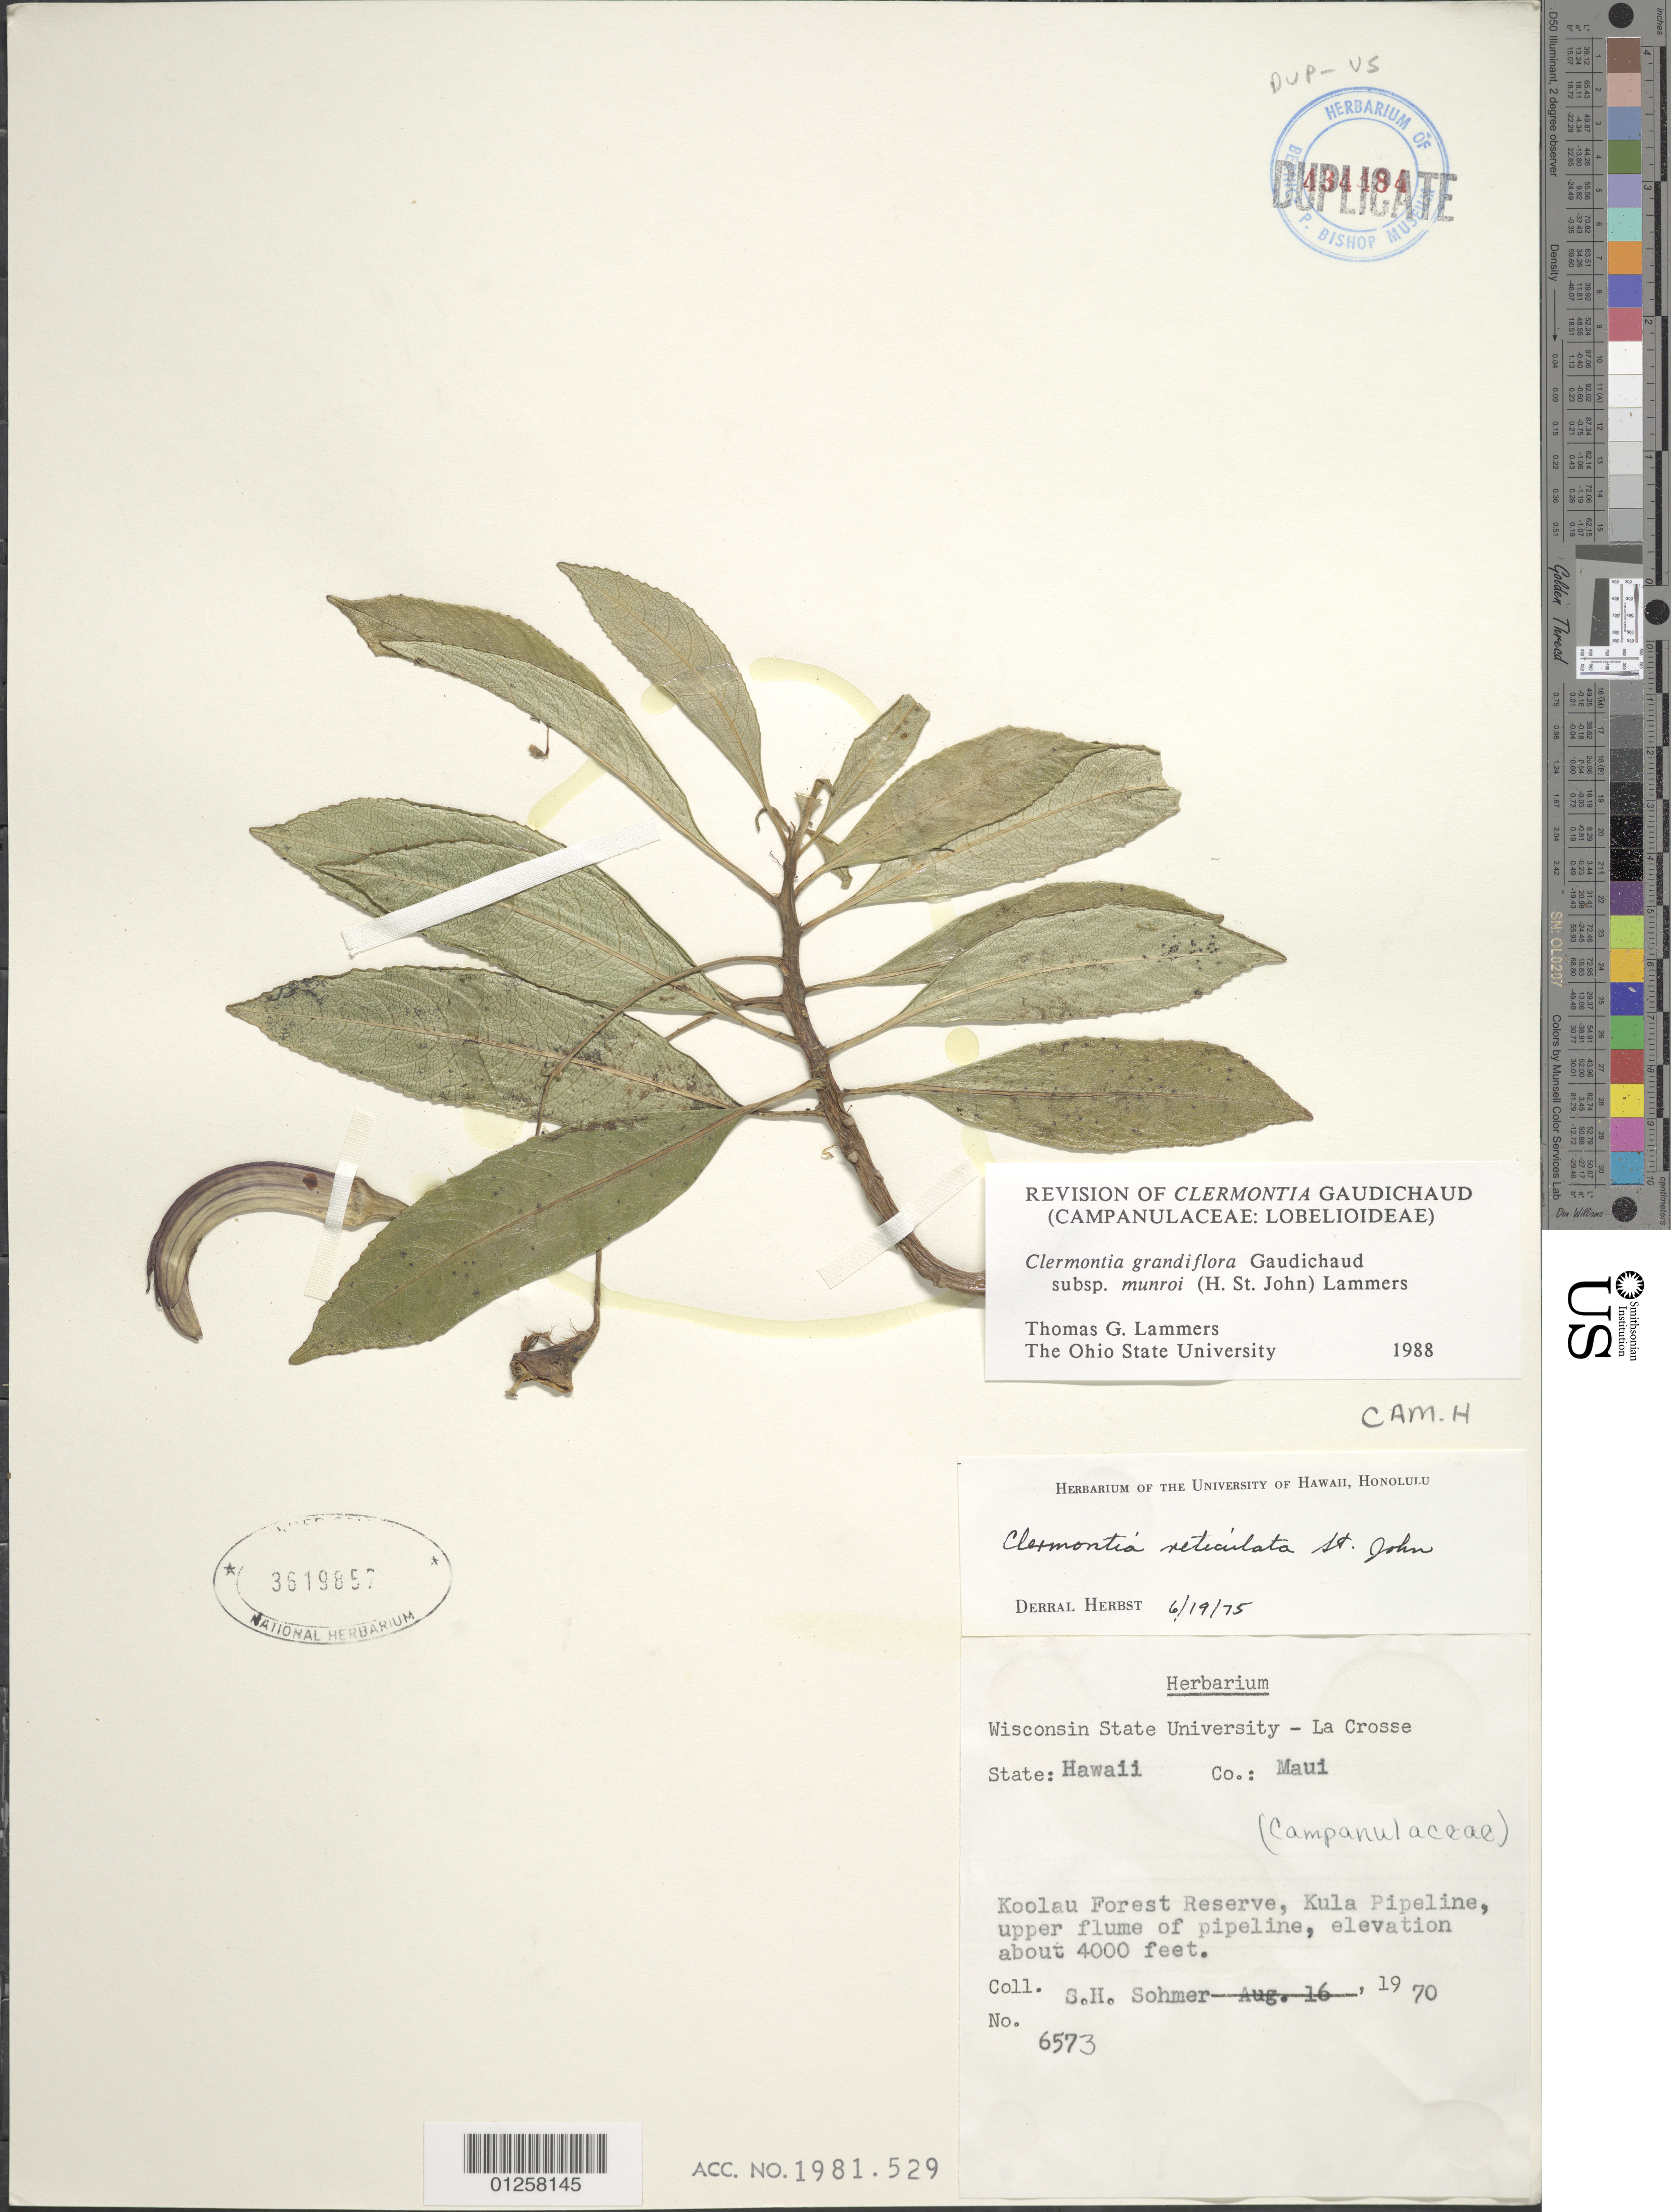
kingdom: Plantae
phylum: Tracheophyta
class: Magnoliopsida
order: Asterales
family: Campanulaceae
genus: Clermontia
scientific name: Clermontia grandiflora subsp. munroi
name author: Gaudich.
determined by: Lammers, T. G.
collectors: S. H. Sohmer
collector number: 6573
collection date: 1970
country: United States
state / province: Hawaii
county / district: Maui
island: Maui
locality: Koolau Forest Reserve, Kula Pipeline, upprer flume of pipeline.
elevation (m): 1219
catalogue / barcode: US 3619857